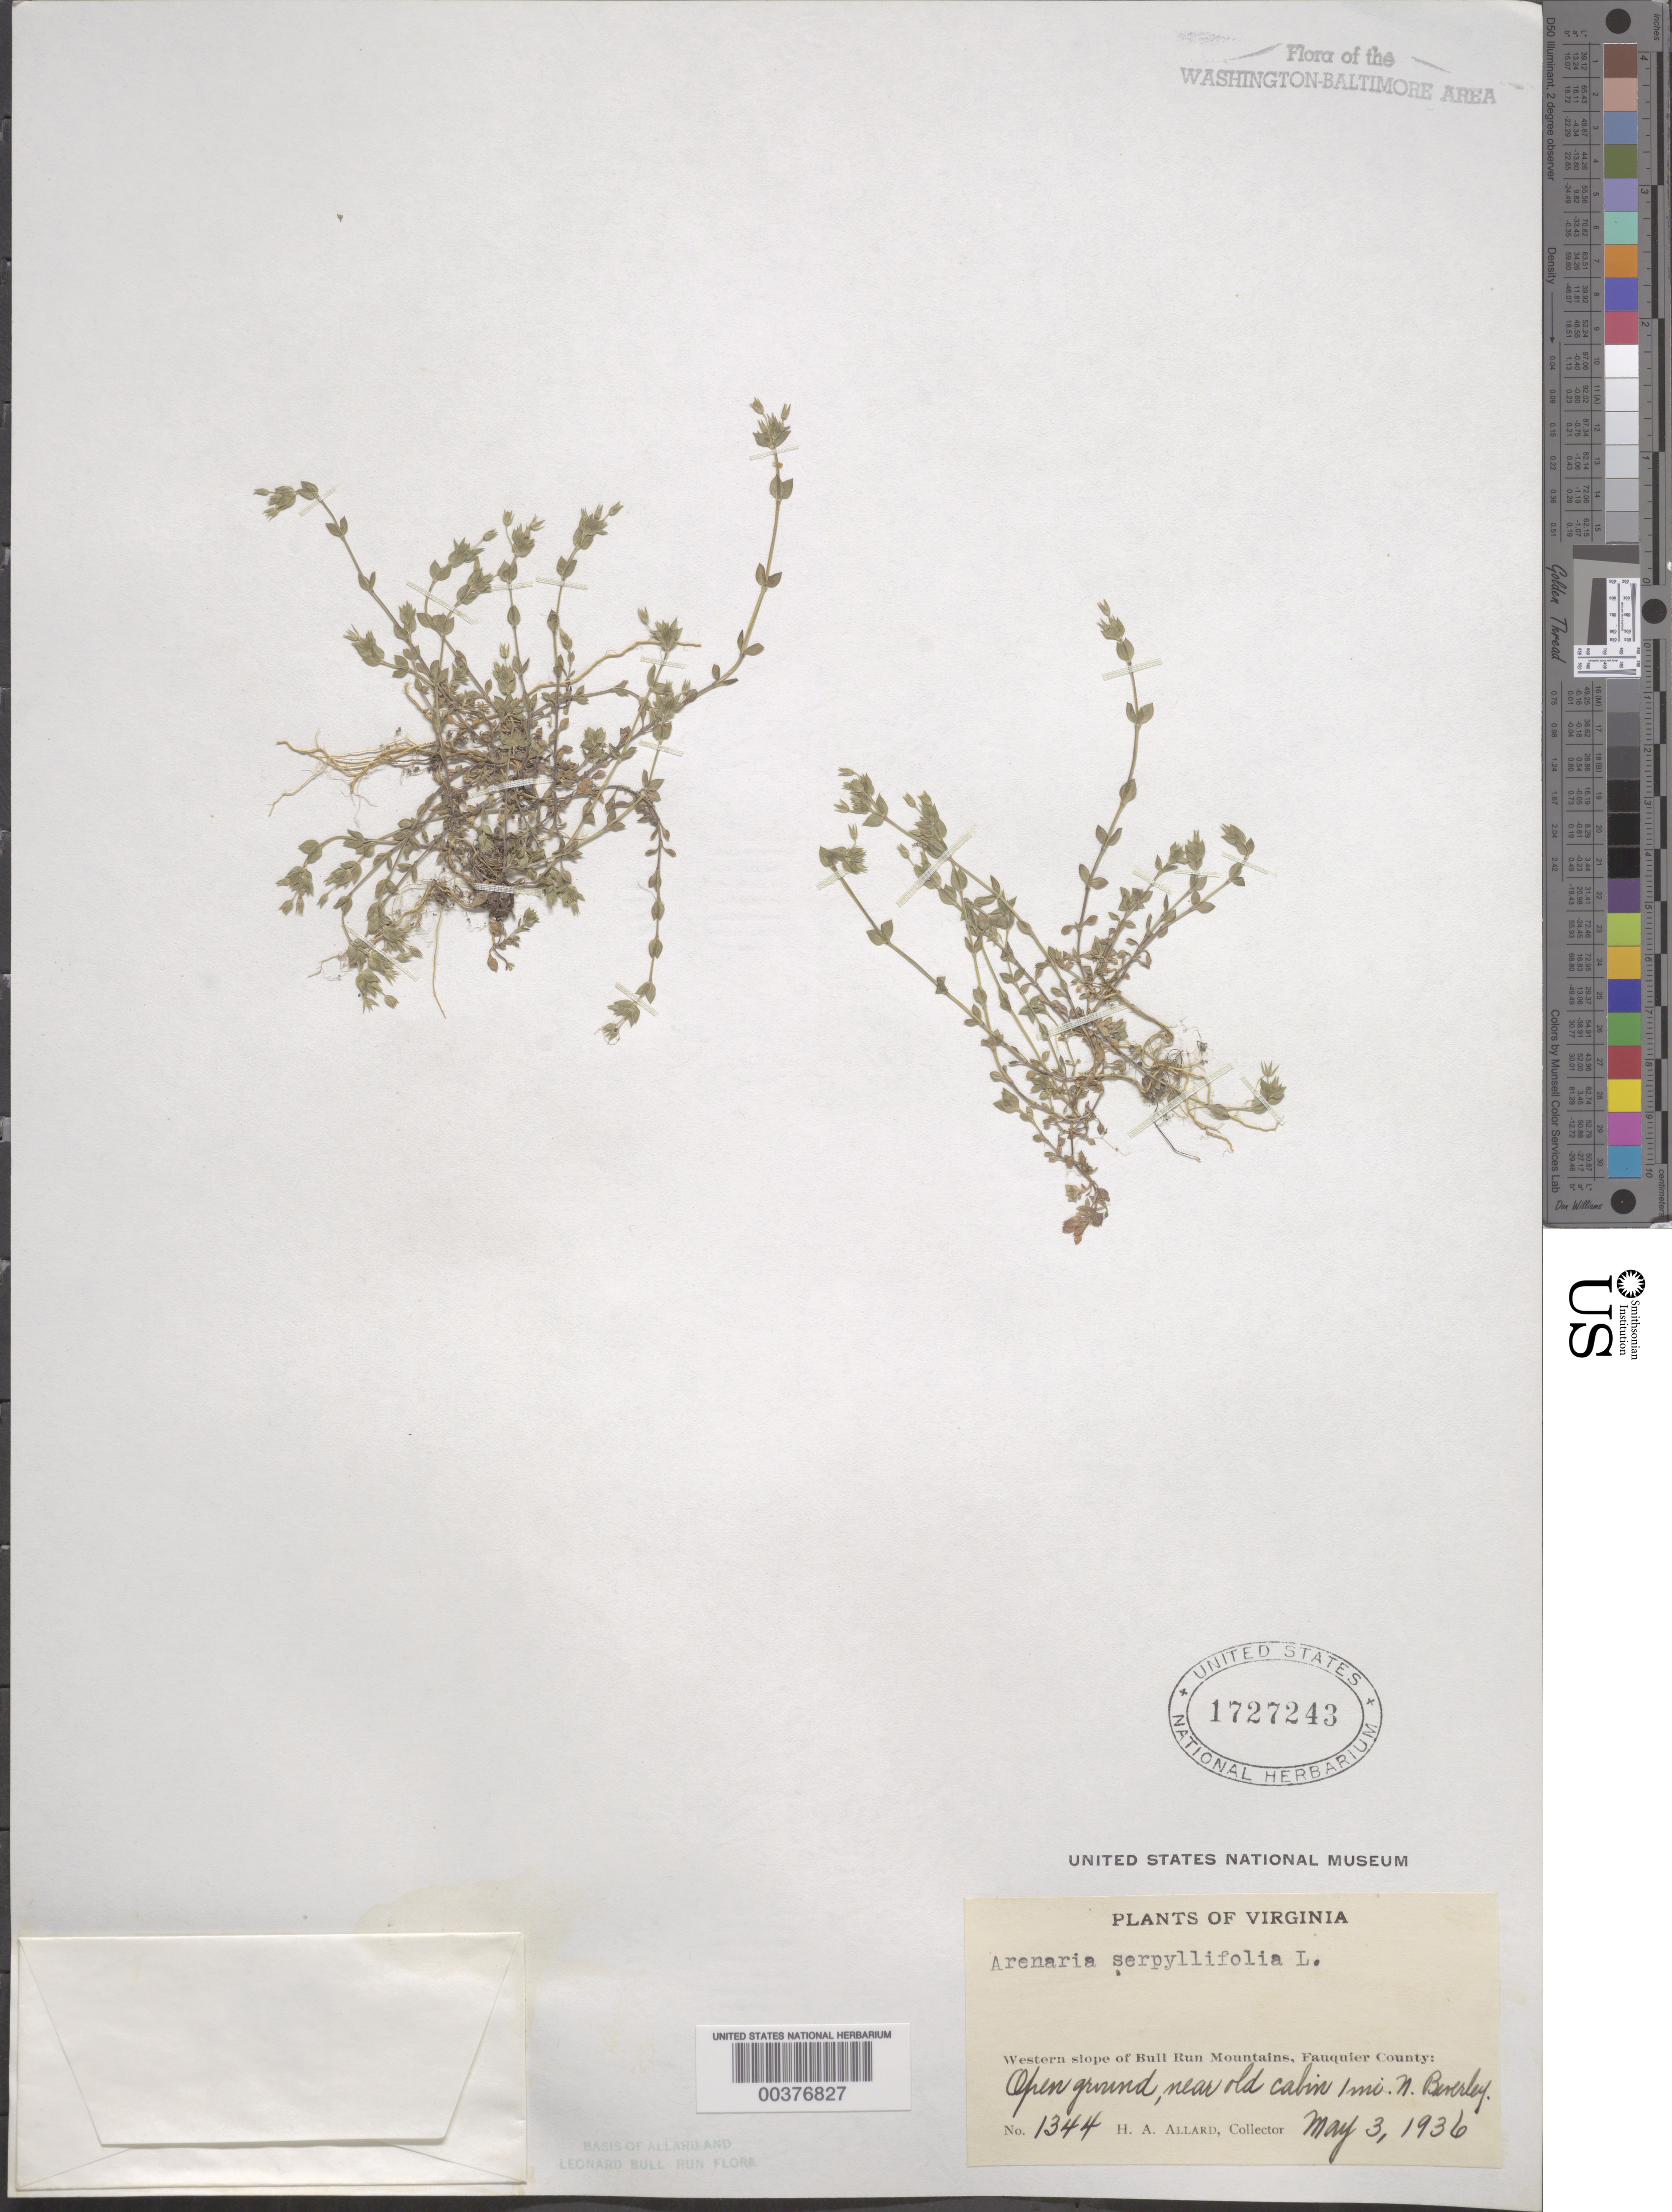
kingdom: Plantae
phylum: Tracheophyta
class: Magnoliopsida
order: Caryophyllales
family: Caryophyllaceae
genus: Arenaria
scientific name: Arenaria serpyllifolia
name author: L.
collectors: H. A. Allard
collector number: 1344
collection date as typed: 03 May 1936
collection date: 1936-05-03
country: United States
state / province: Virginia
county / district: Fauquier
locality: Western Slope of Bull Run Mountains, 1 Mile North of Beverley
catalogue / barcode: US 1727243